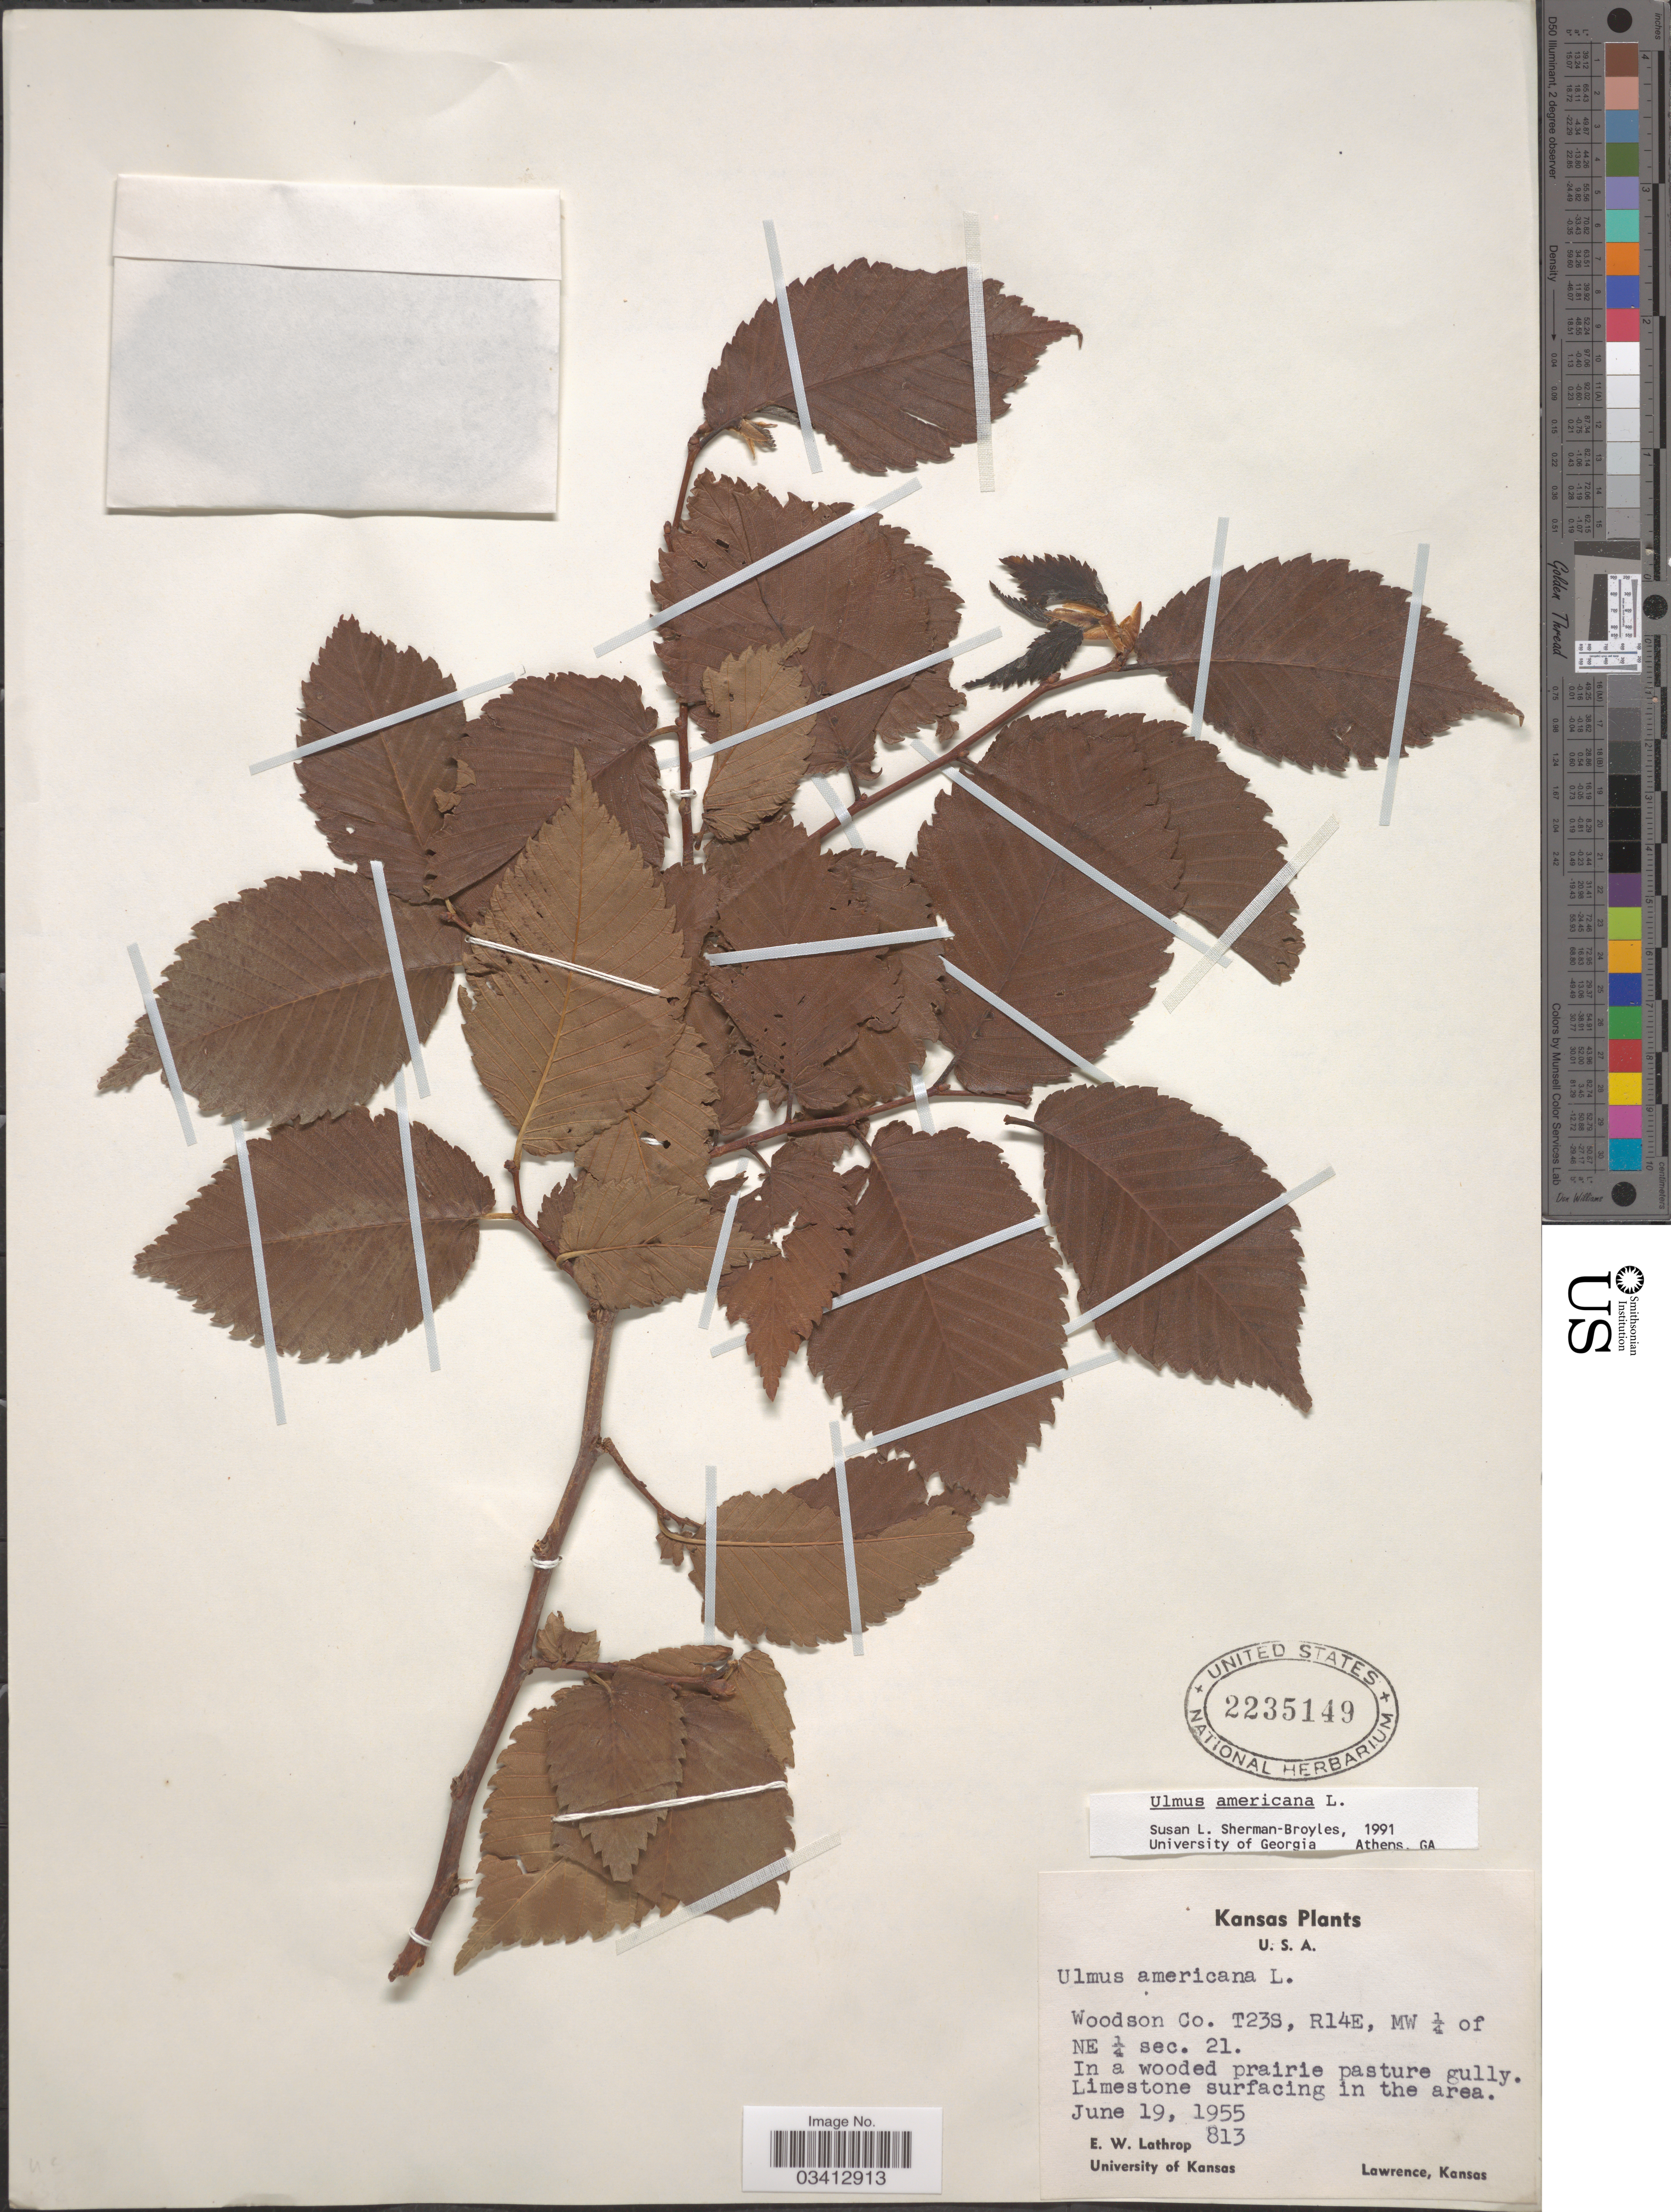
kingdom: Plantae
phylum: Tracheophyta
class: Magnoliopsida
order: Rosales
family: Ulmaceae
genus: Ulmus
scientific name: Ulmus americana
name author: L.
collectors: E. W. Lathrop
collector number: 813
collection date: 1955-06-19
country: United States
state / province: Kansas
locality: Woodson Co. T23S, R14E, MW ¼ of NE ¼ sec. 21.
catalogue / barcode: US 2235149